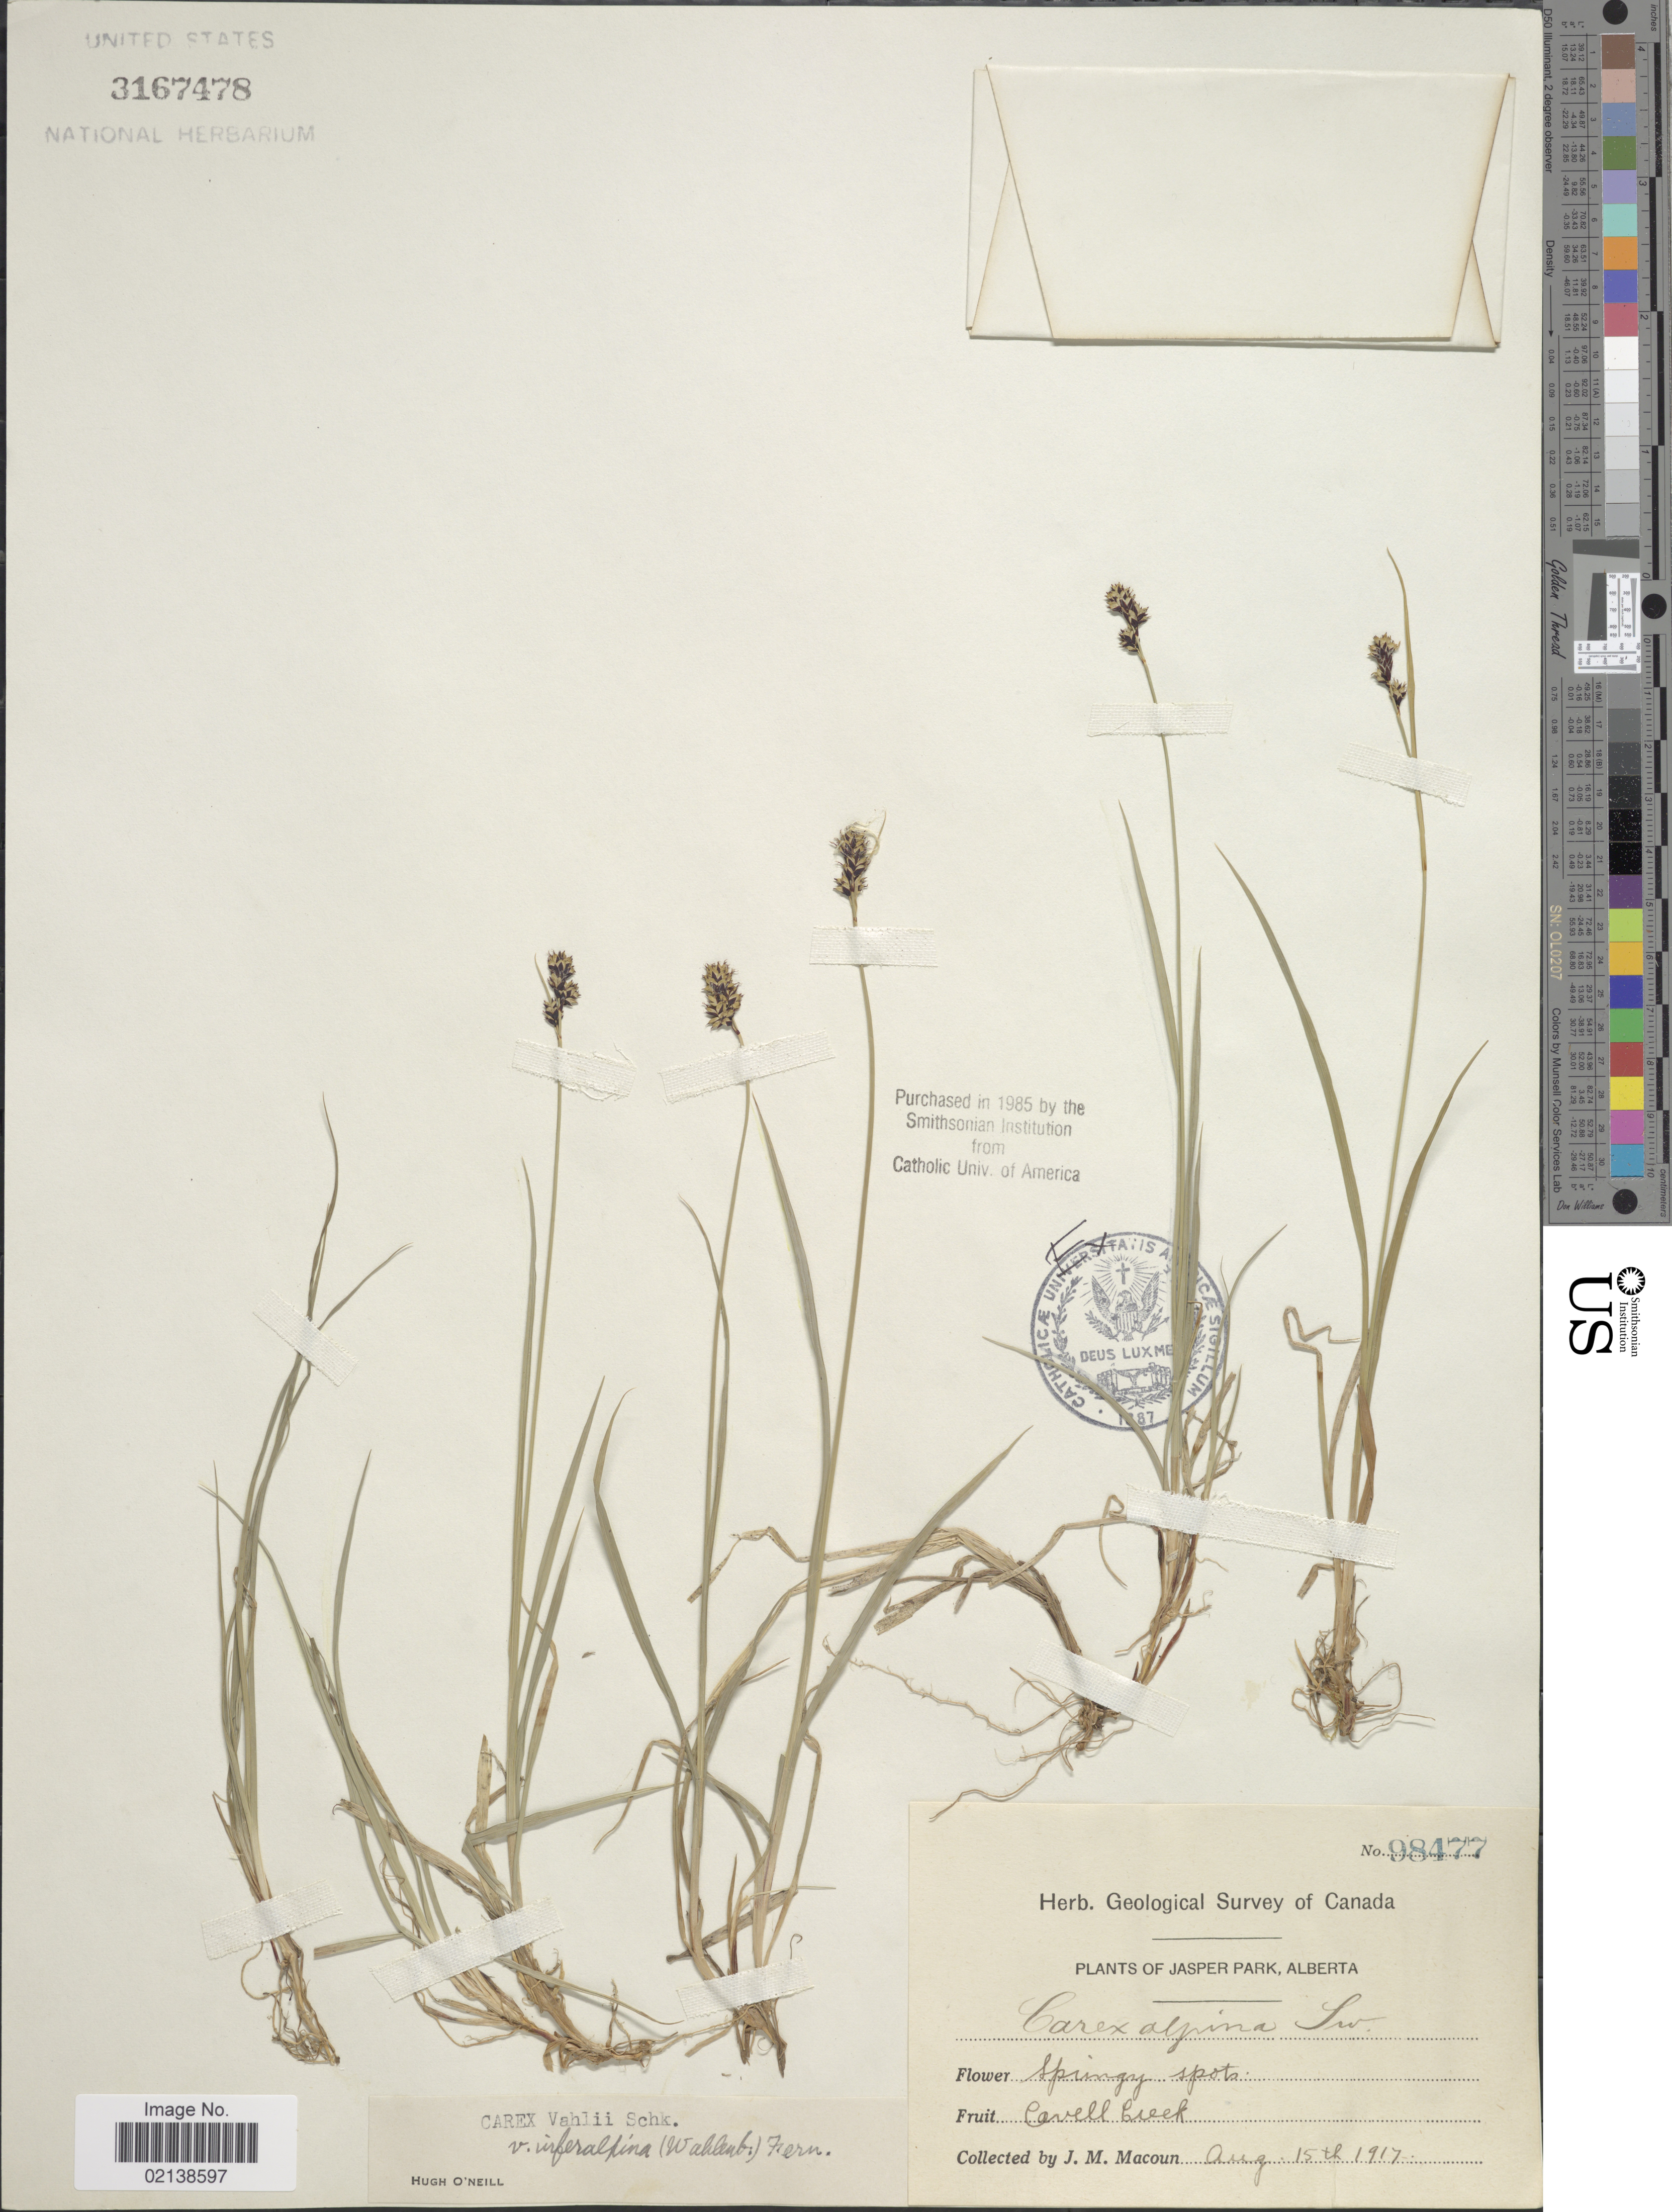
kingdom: Plantae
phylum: Tracheophyta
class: Liliopsida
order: Poales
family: Cyperaceae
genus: Carex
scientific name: Carex media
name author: R. Br.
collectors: J. M. Macoun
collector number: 98477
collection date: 1917-08-15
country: Canada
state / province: Alberta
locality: Jasper Park, Alberta, Cavell Creek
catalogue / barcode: US 3167478